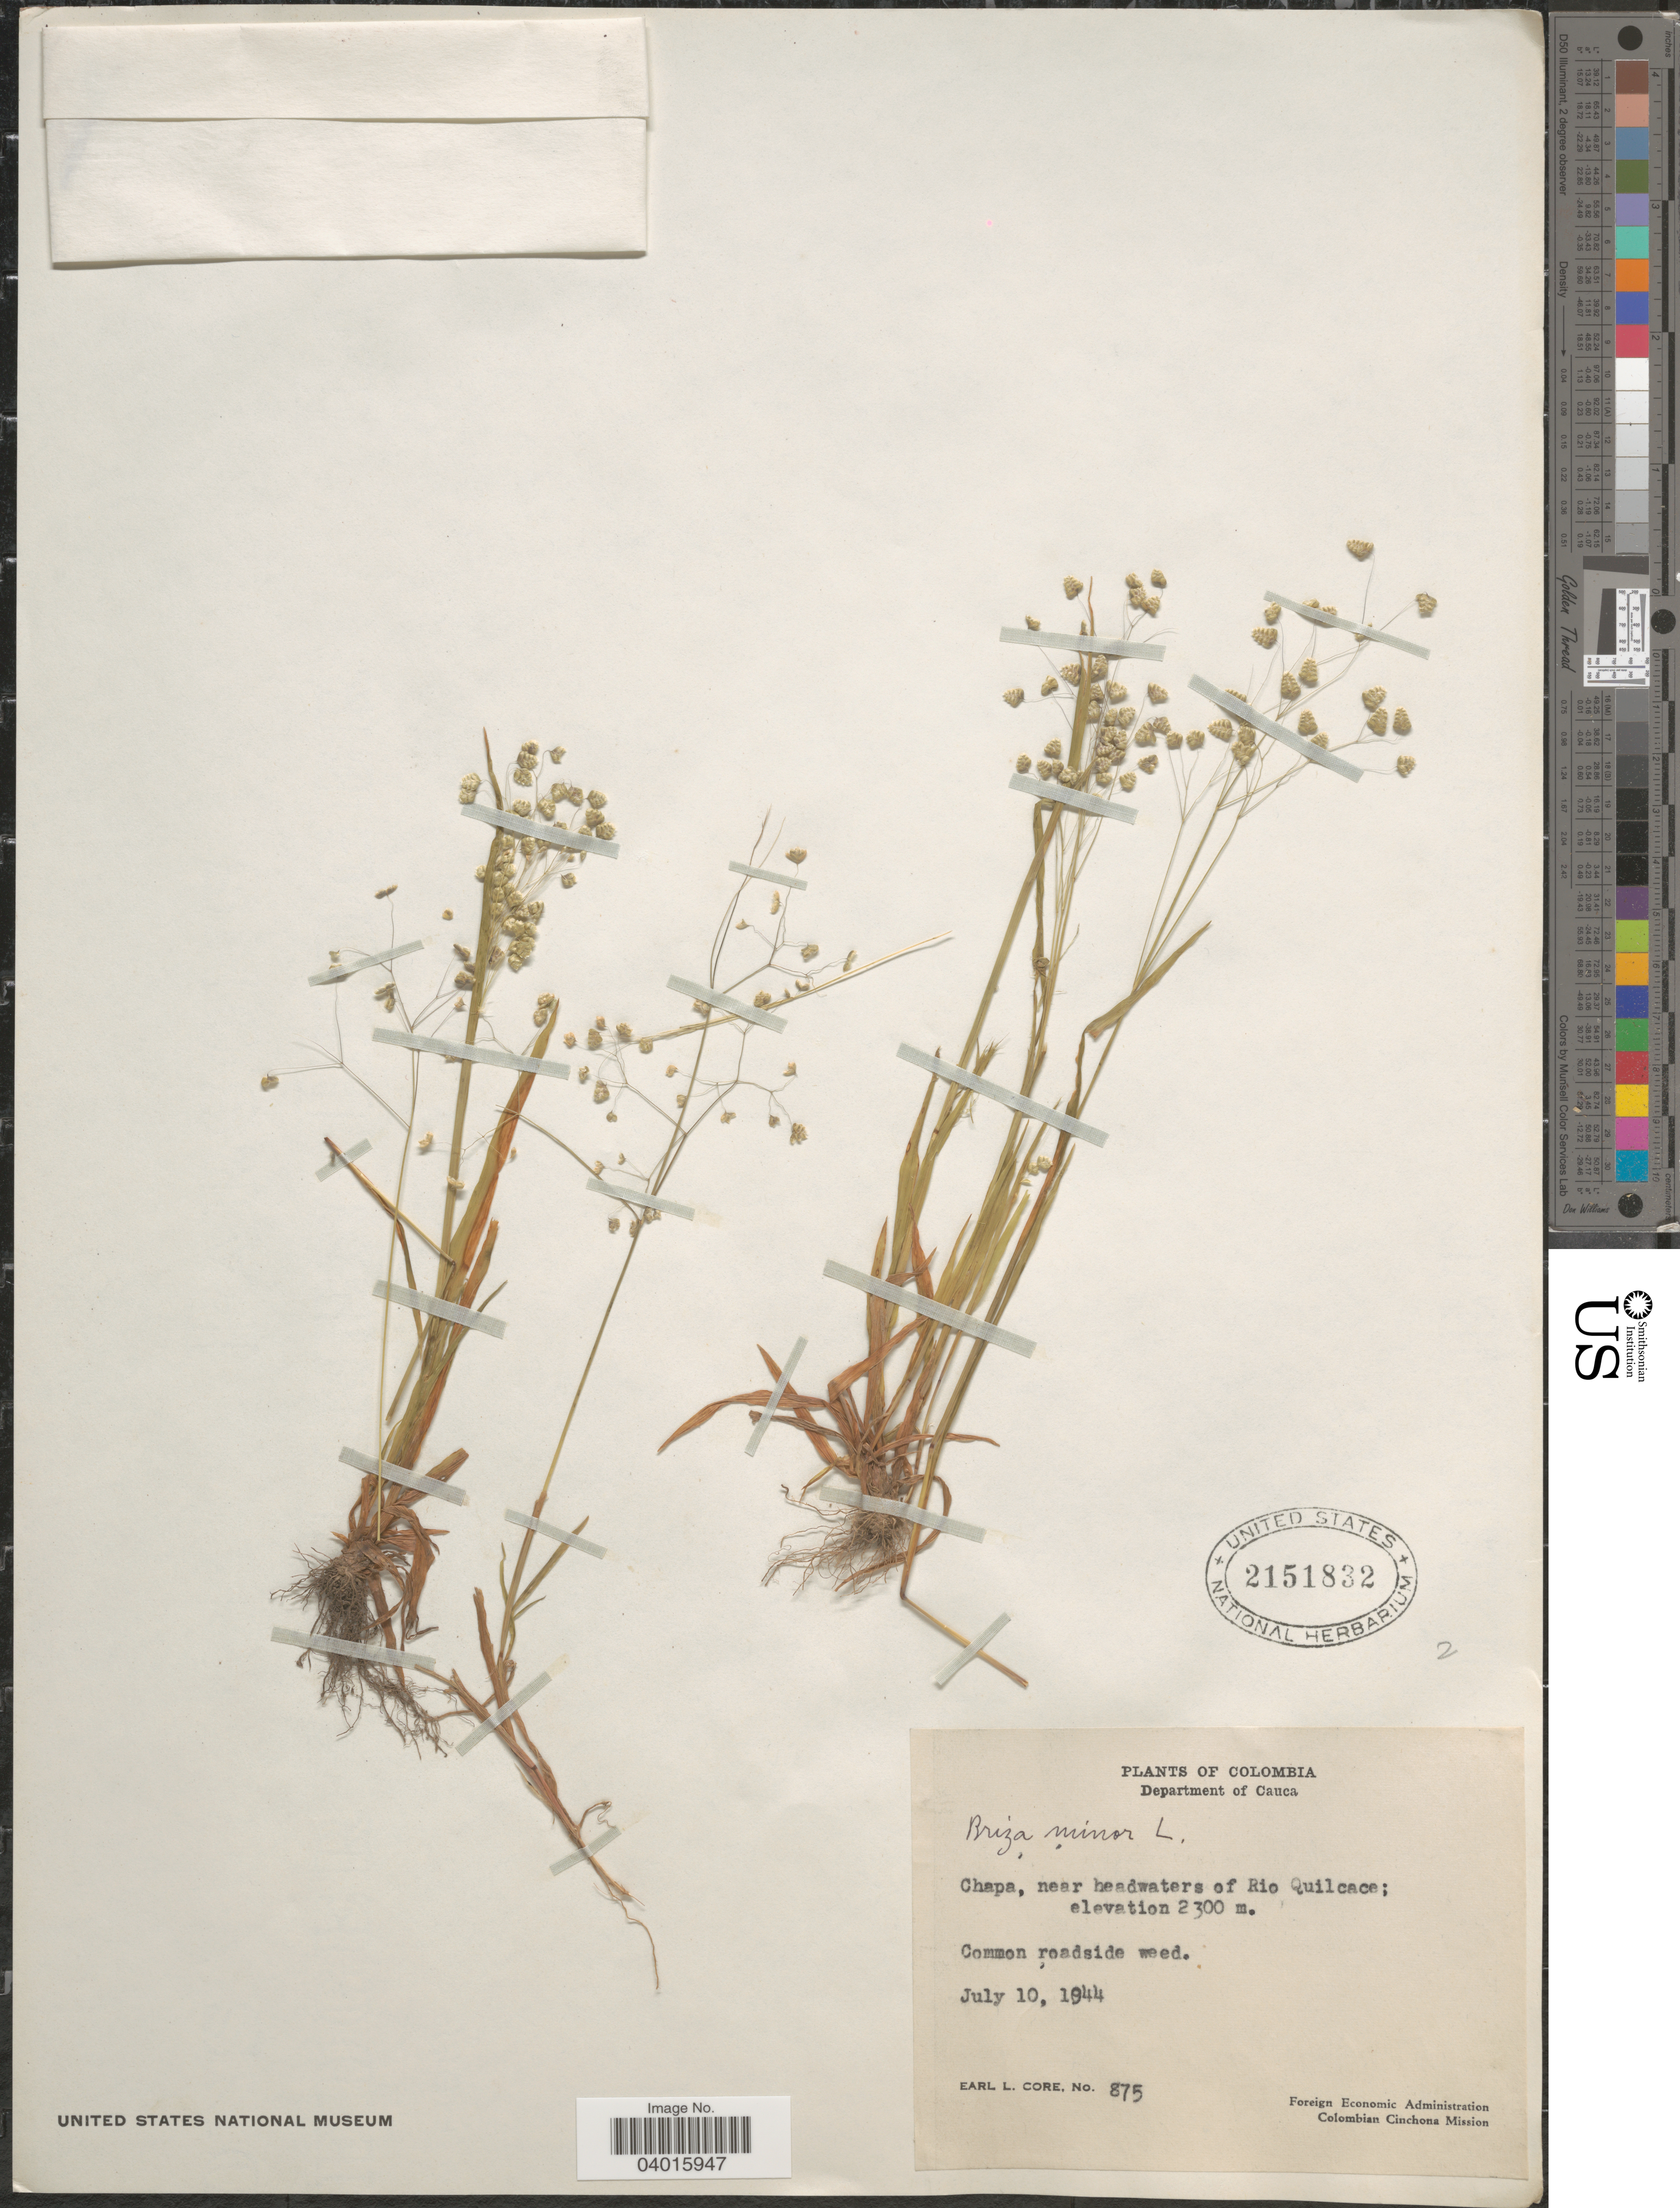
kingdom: Plantae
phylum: Tracheophyta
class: Liliopsida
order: Poales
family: Poaceae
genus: Briza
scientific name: Briza minor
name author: L.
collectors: E. L. Core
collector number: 875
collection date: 1944-07-10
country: Colombia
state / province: Cauca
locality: Department of Cauca. Chapa, near headwaters of Rio Quilcace.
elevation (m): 2300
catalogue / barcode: US 2151832